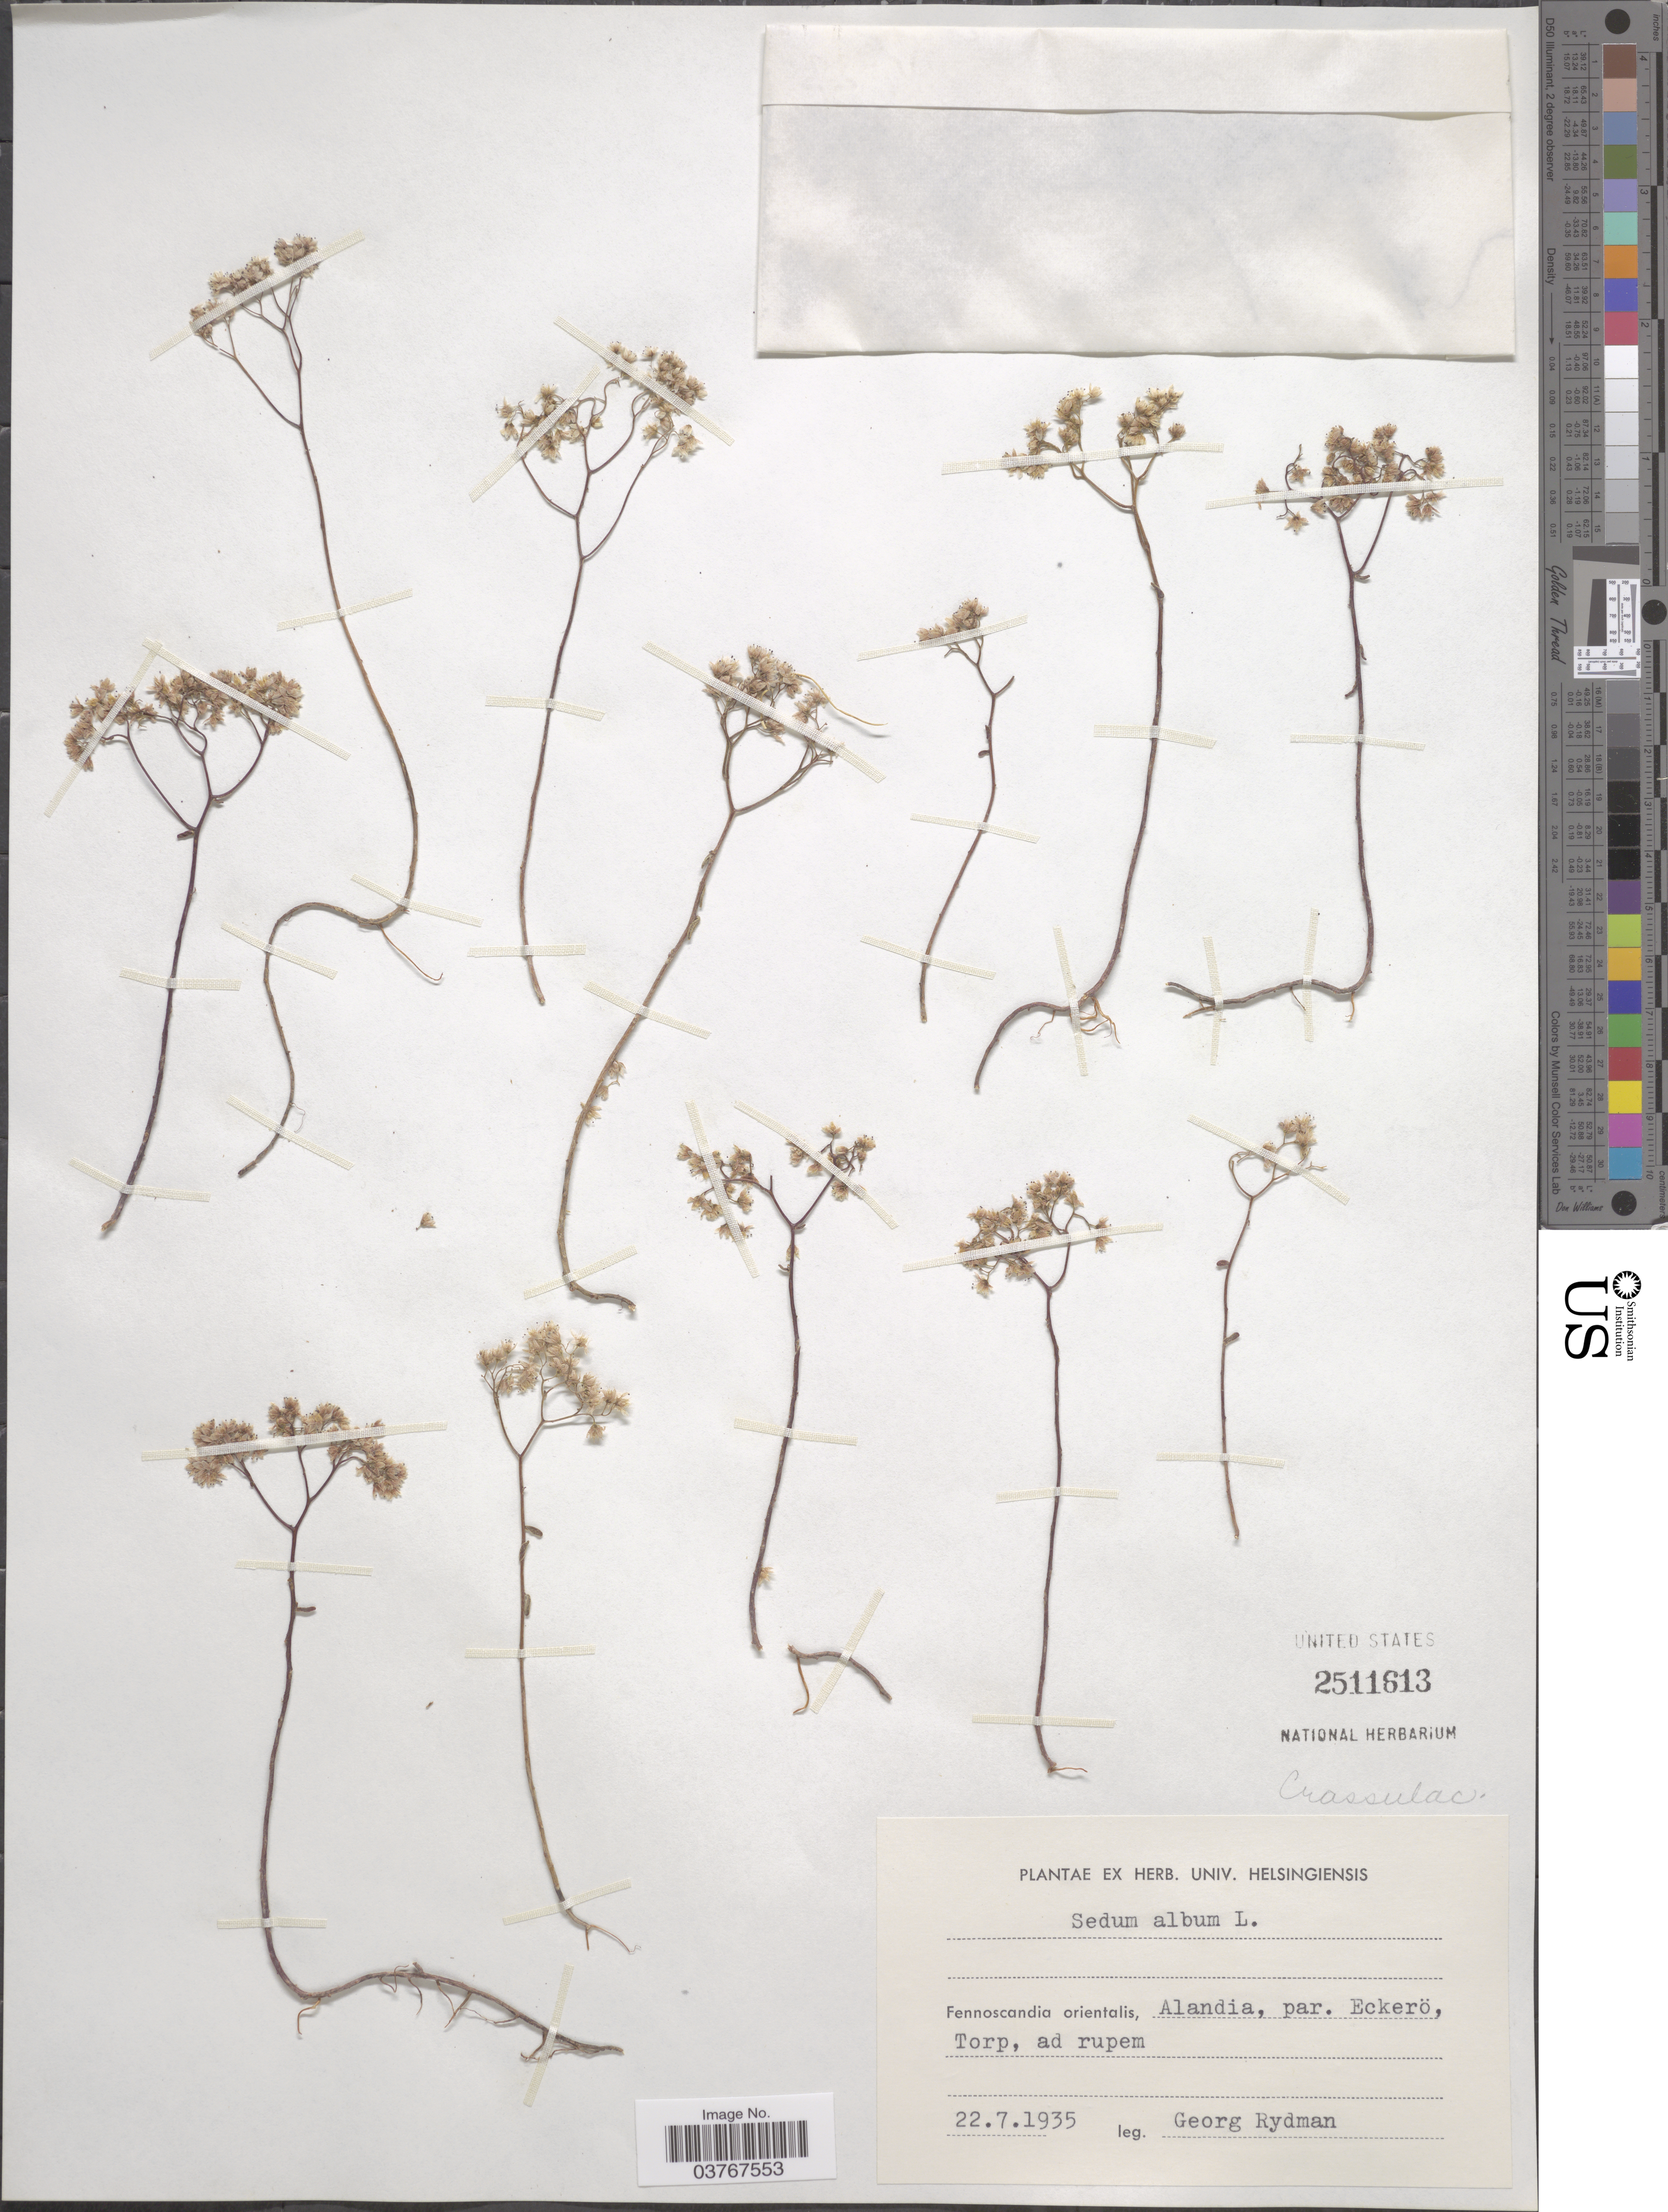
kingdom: Plantae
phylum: Tracheophyta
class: Magnoliopsida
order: Saxifragales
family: Crassulaceae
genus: Sedum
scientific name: Sedum album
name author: L.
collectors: G. Rydman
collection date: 1935-07-22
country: Finland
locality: Fennoscandia orientalis, Alandia, par. Eckerö, Torp, ad rupem.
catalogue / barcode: US 2511613